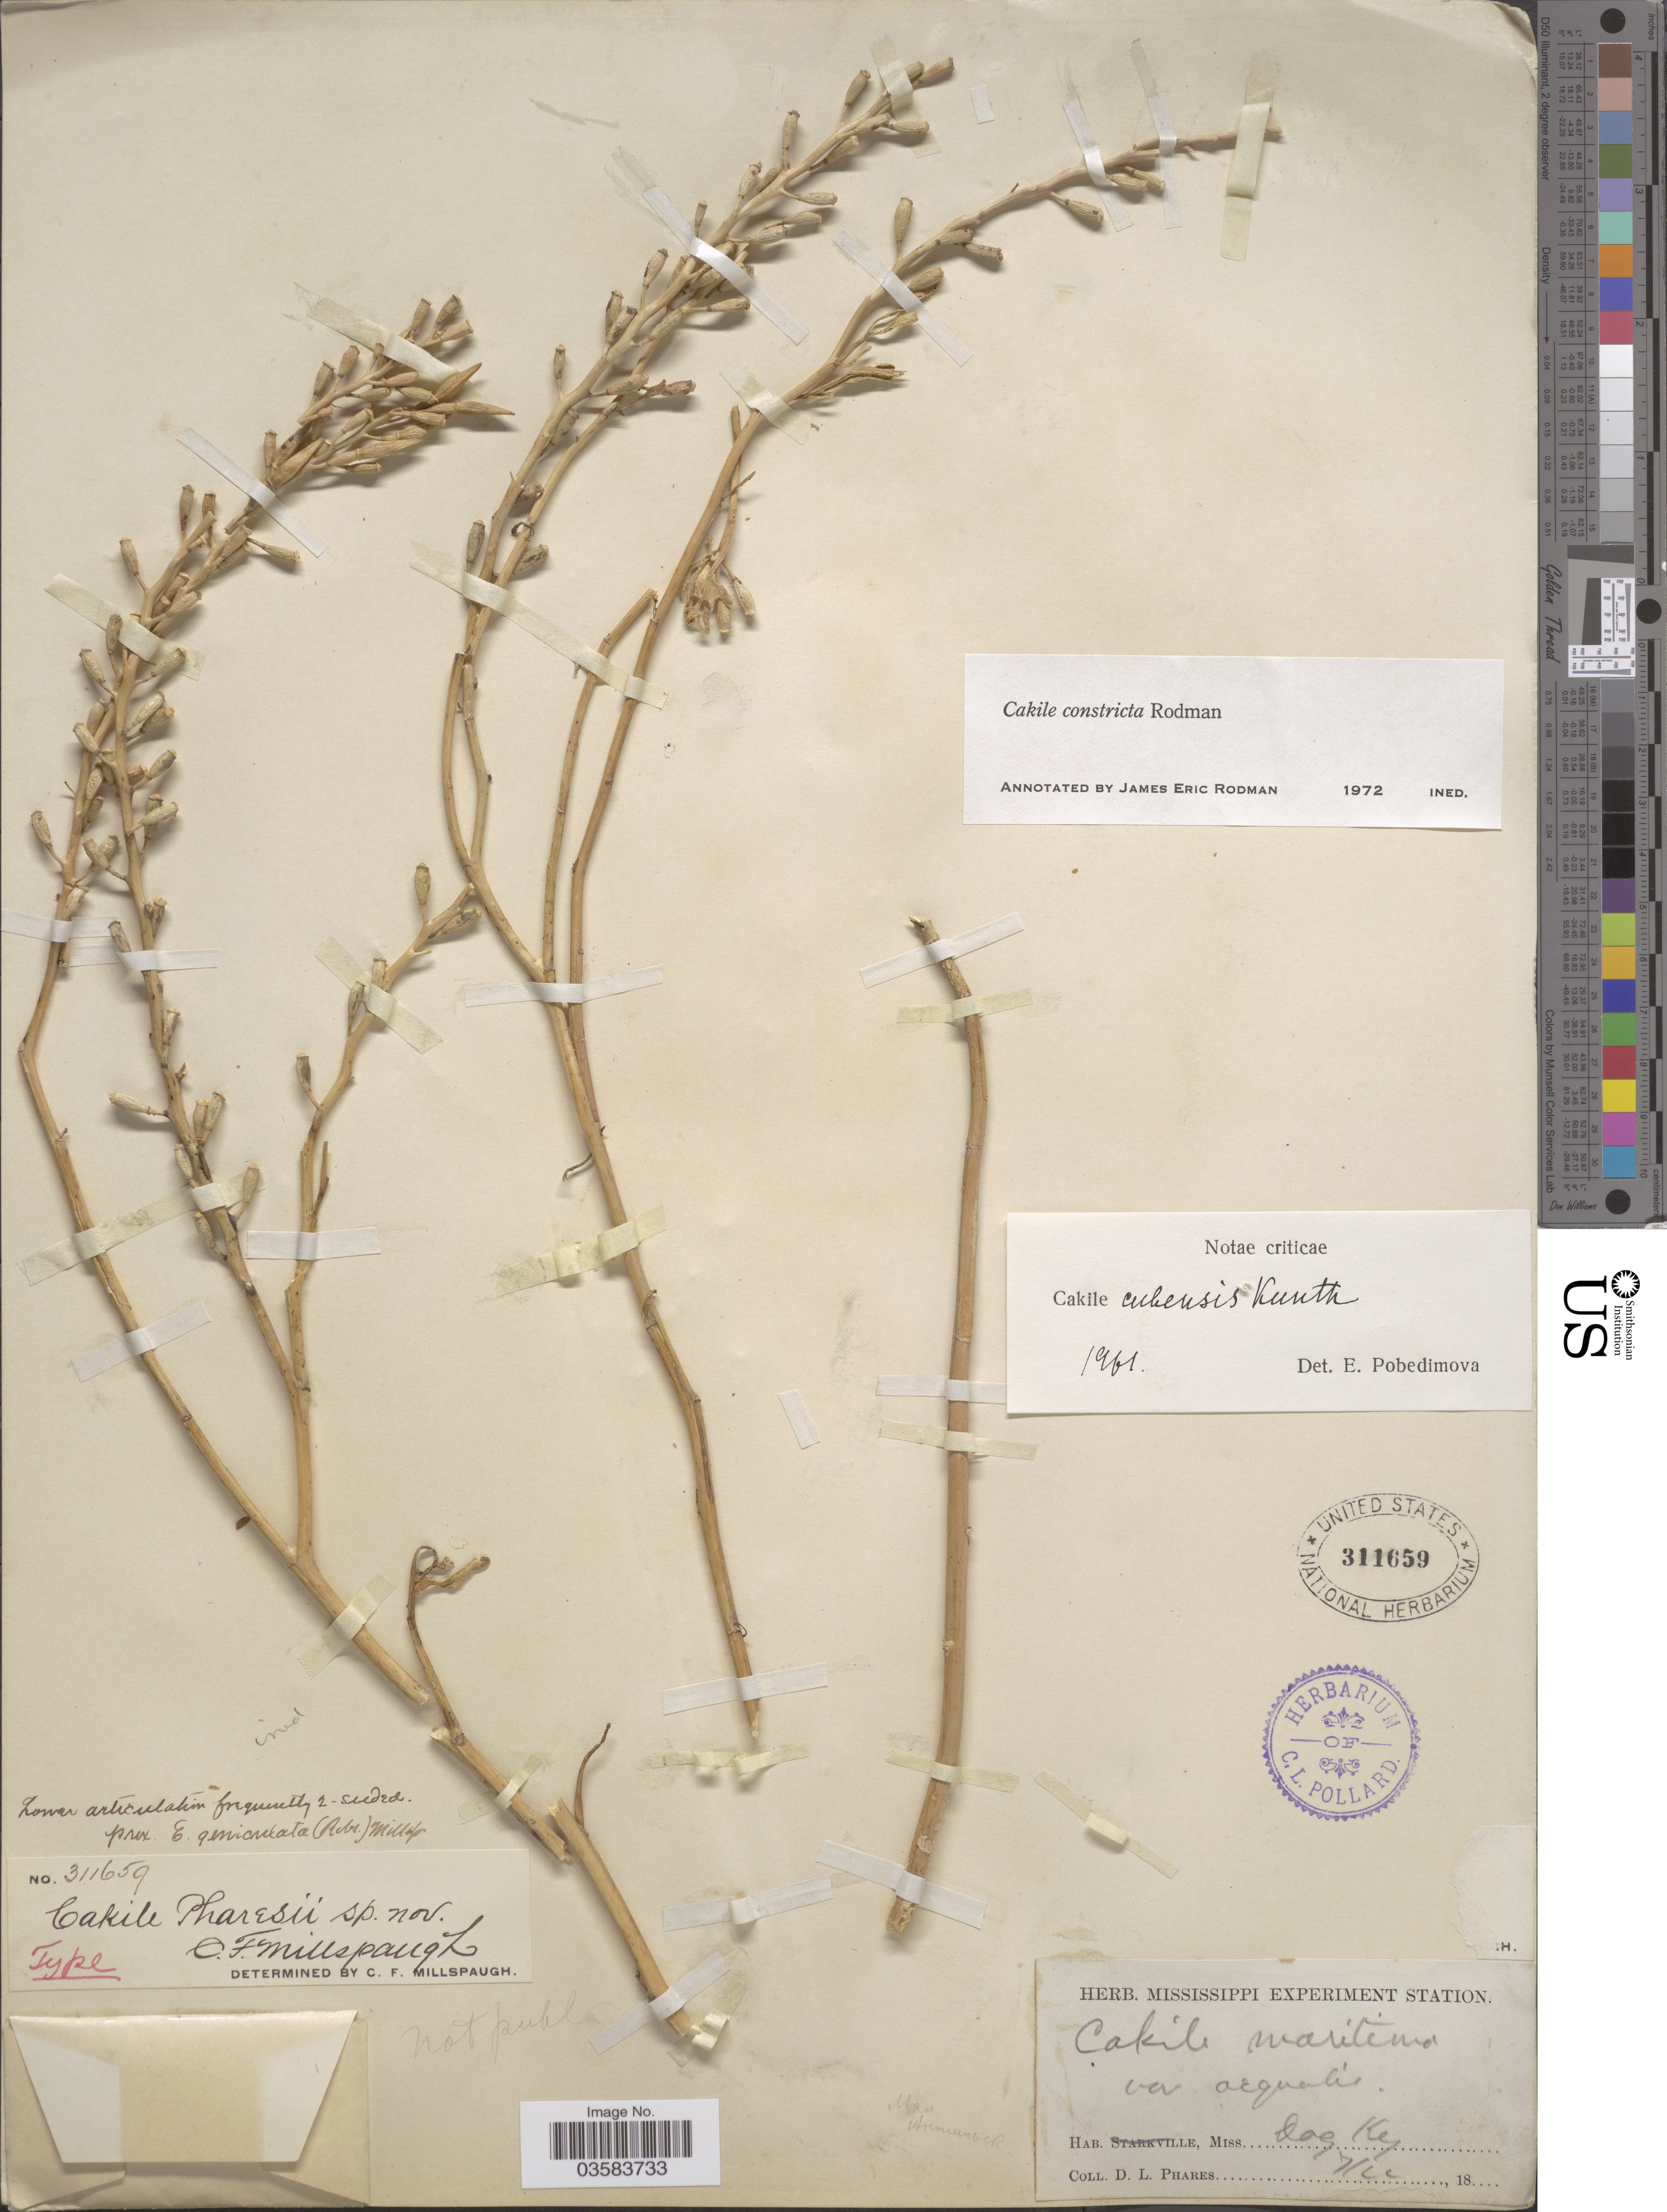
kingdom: Plantae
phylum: Tracheophyta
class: Magnoliopsida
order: Brassicales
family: Brassicaceae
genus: Cakile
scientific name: Cakile constricta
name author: Rodman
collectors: D. Phares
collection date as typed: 7/22, 18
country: United States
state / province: Mississippi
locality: Dog Key.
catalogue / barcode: US 311659